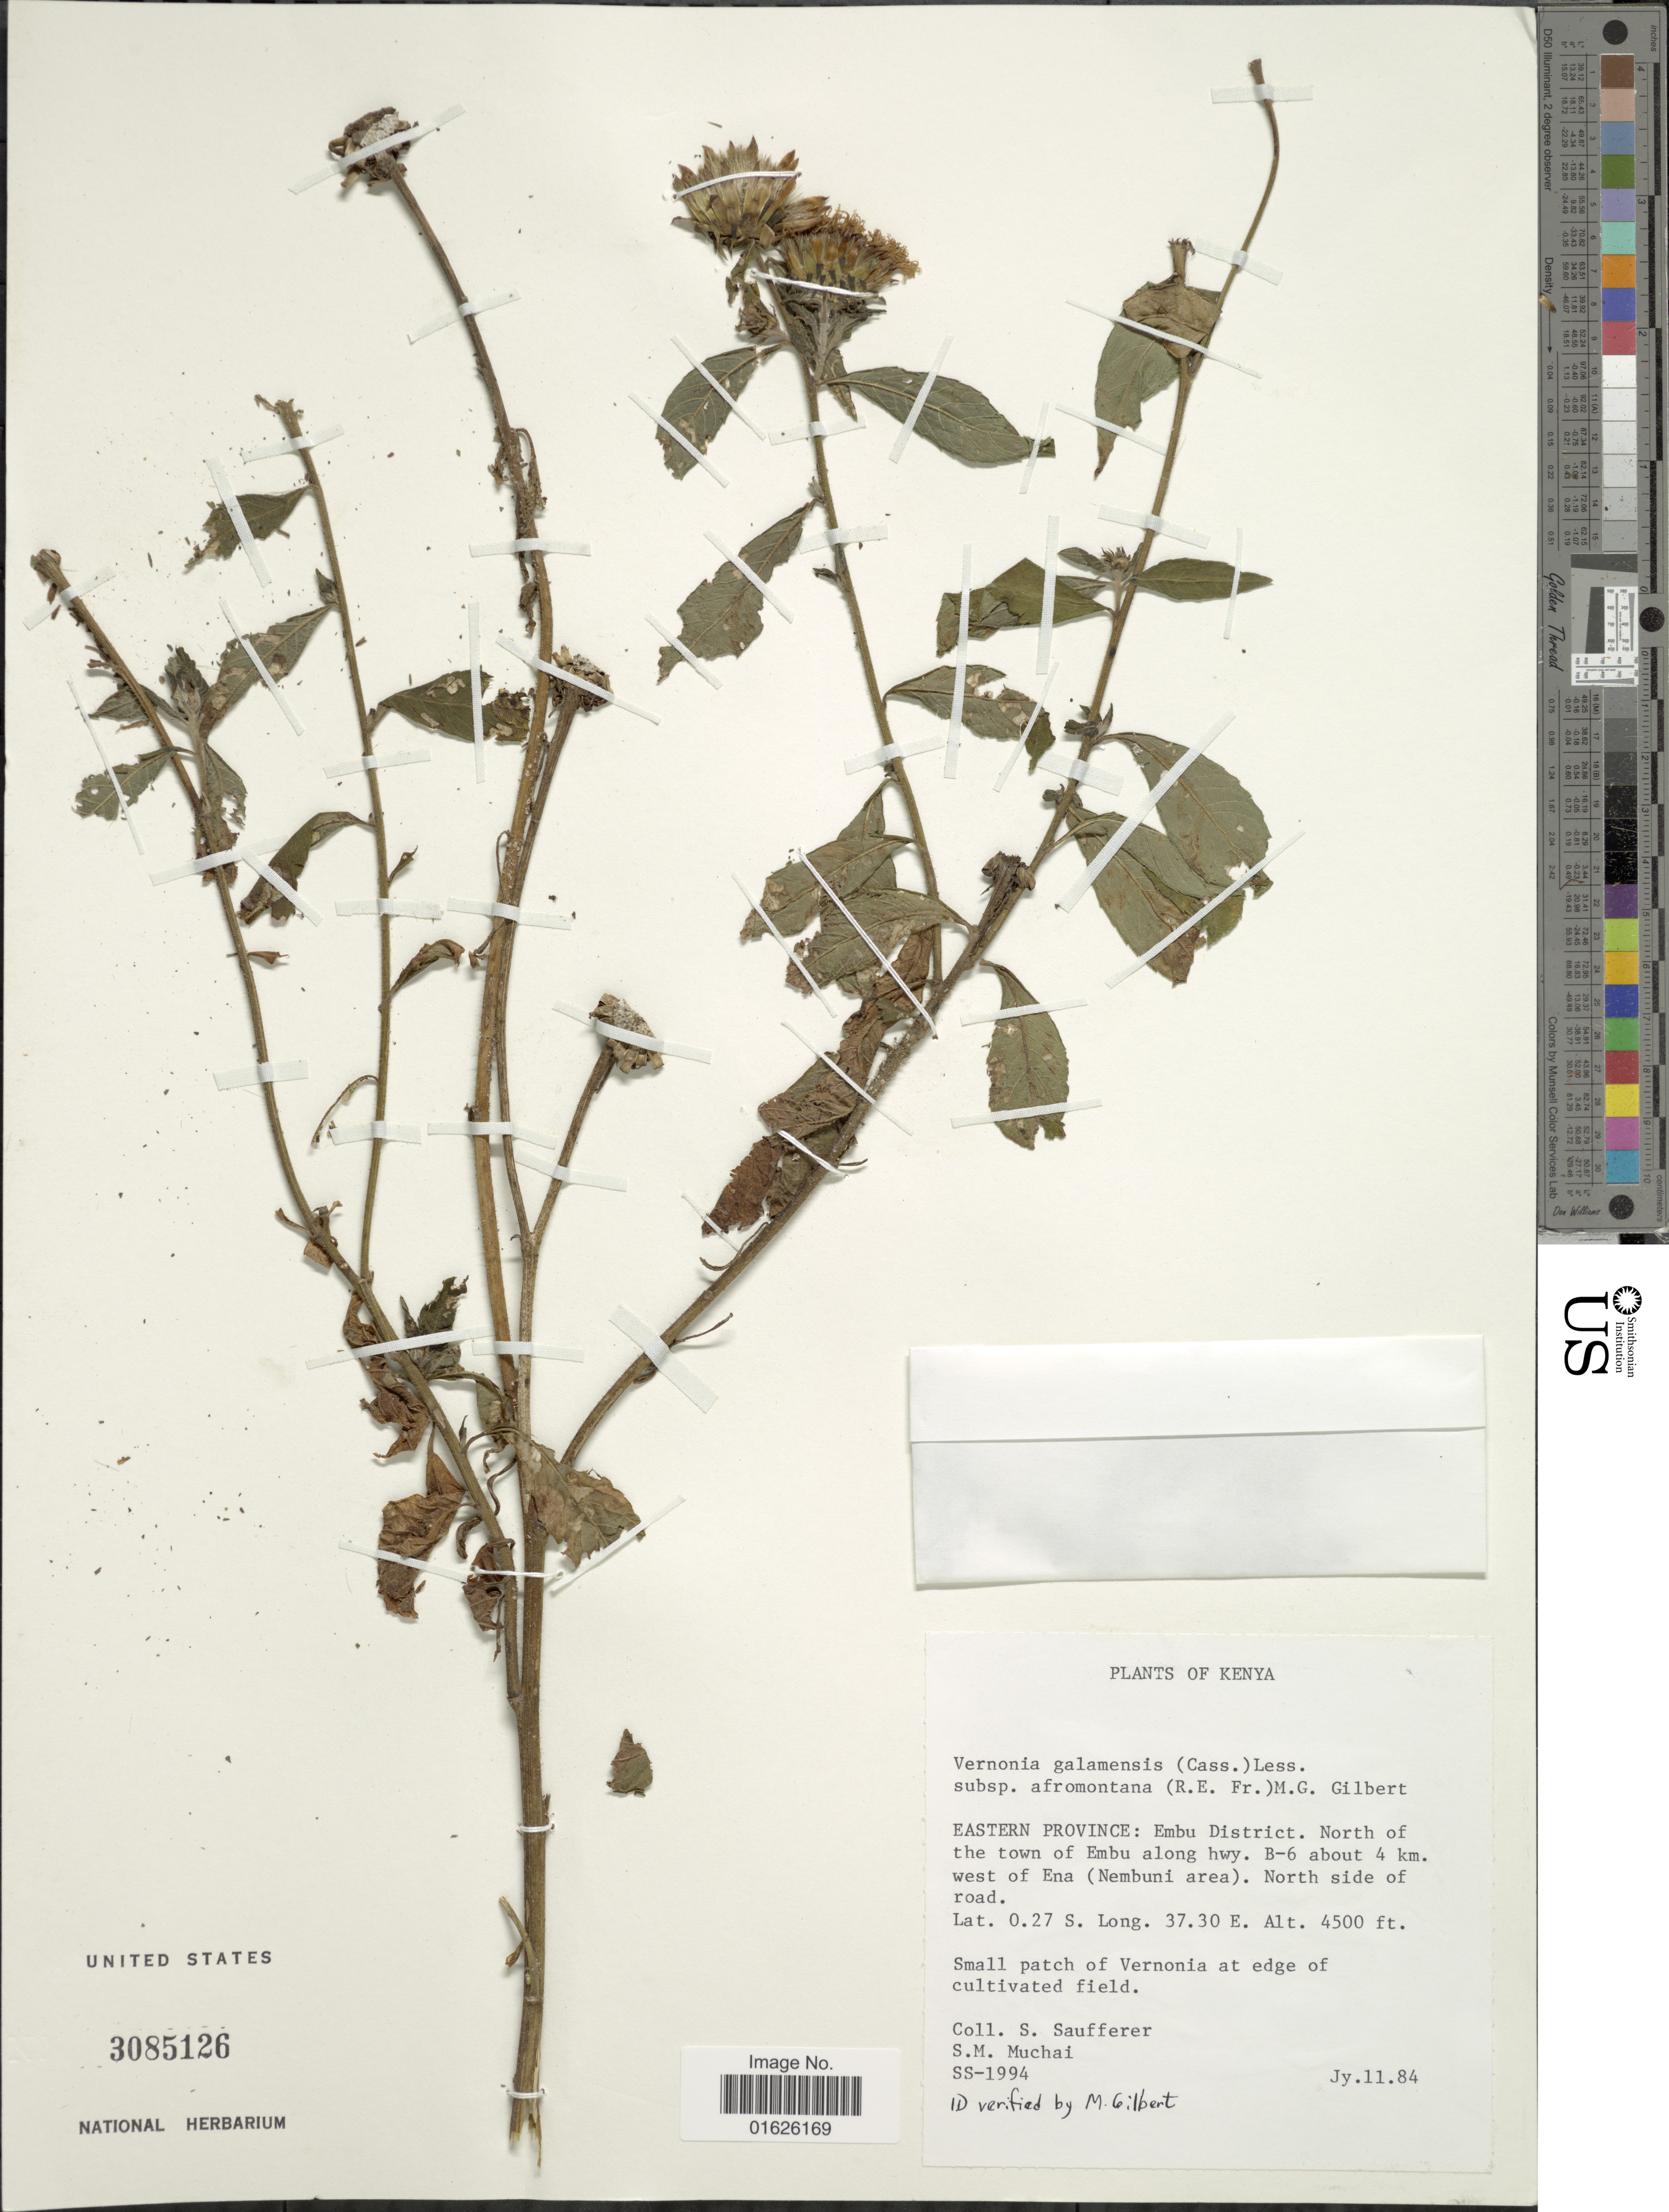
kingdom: Plantae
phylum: Tracheophyta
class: Magnoliopsida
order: Asterales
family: Asteraceae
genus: Centrapalus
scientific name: Centrapalus pauciflorus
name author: (Willd.) H. Rob.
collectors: S. Saufferer & S. Muchai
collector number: SS - 1994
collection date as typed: Transcribed d/m/y: 11/7/84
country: Kenya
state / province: Embu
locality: Eastern Province: Embu District, North of the town of Embu along hwy. B - 6 about 4 km west of Ena ( Nembuni area),North side of road.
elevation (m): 1372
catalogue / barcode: US 3085126